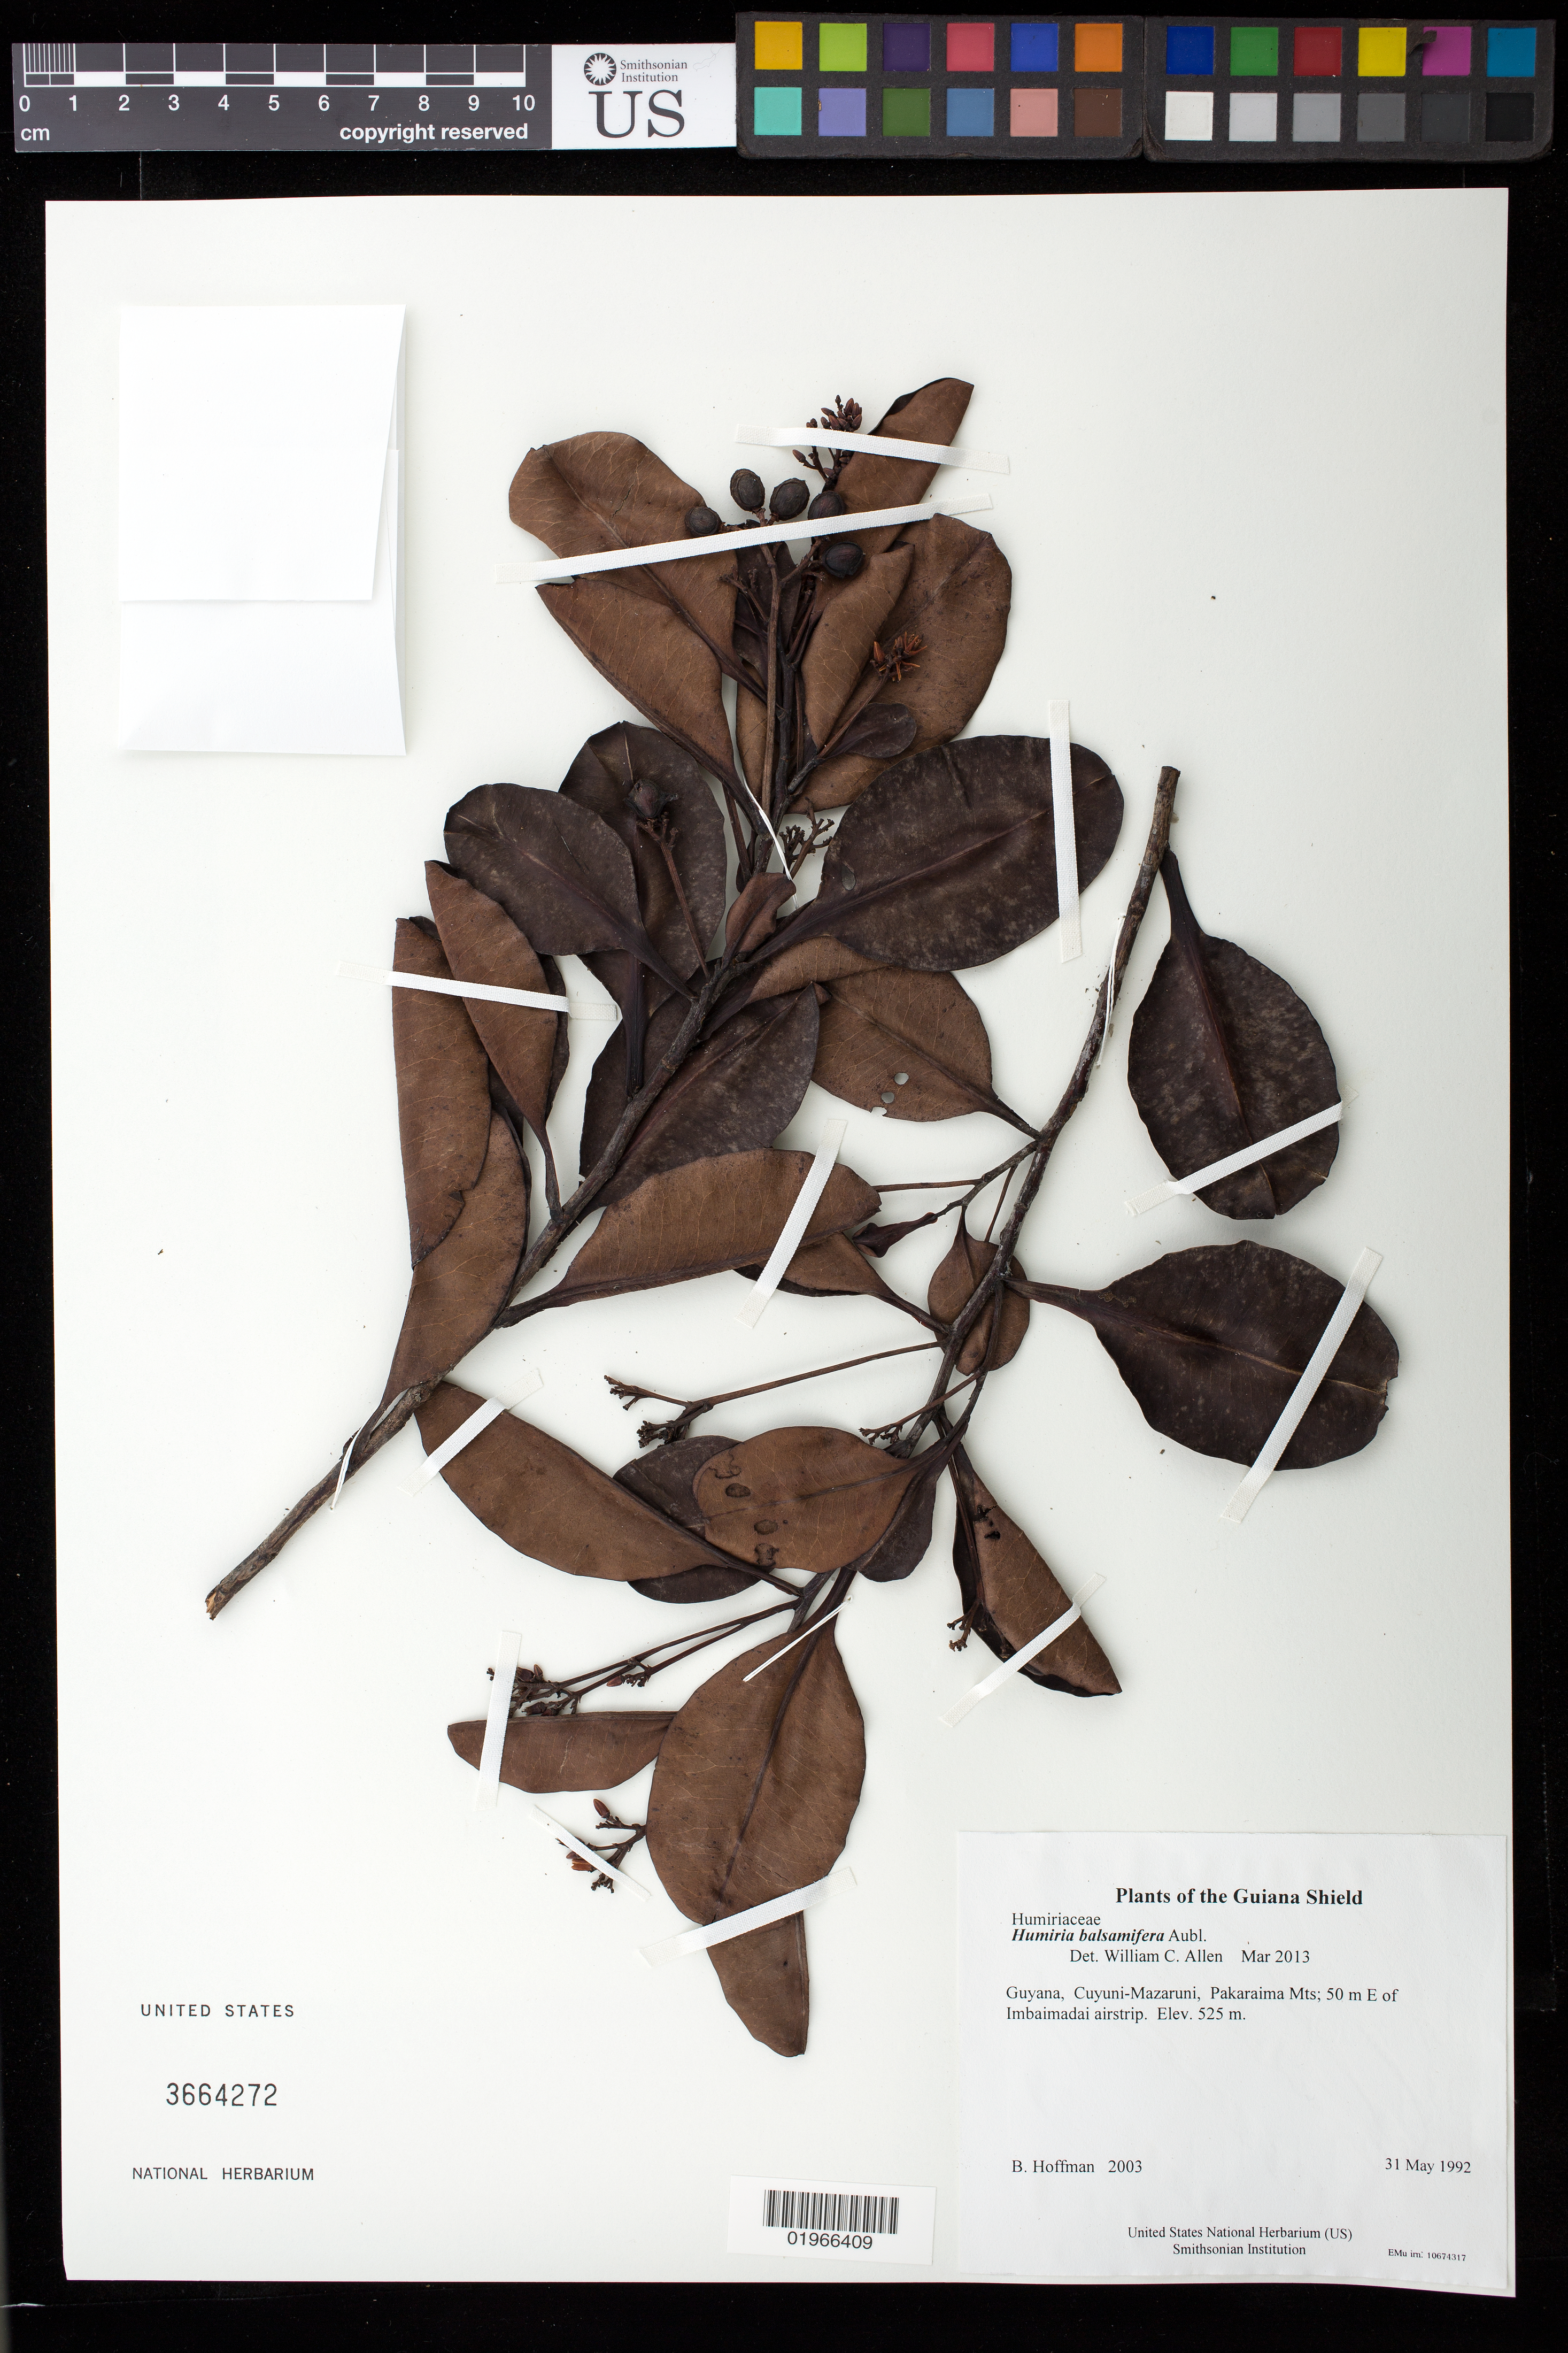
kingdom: Plantae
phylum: Tracheophyta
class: Magnoliopsida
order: Malpighiales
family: Humiriaceae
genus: Humiria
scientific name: Humiria balsamifera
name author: Aubl.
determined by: Allen, W. C., (UNITED STATES)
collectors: B. Hoffman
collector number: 2003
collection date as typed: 31 May 1992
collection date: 1992-05-31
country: Guyana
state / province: Cuyuni-Mazaruni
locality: Pakaraima Mts; 50 m E of Imbaimadai airstrip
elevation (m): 525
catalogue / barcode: US 3664272